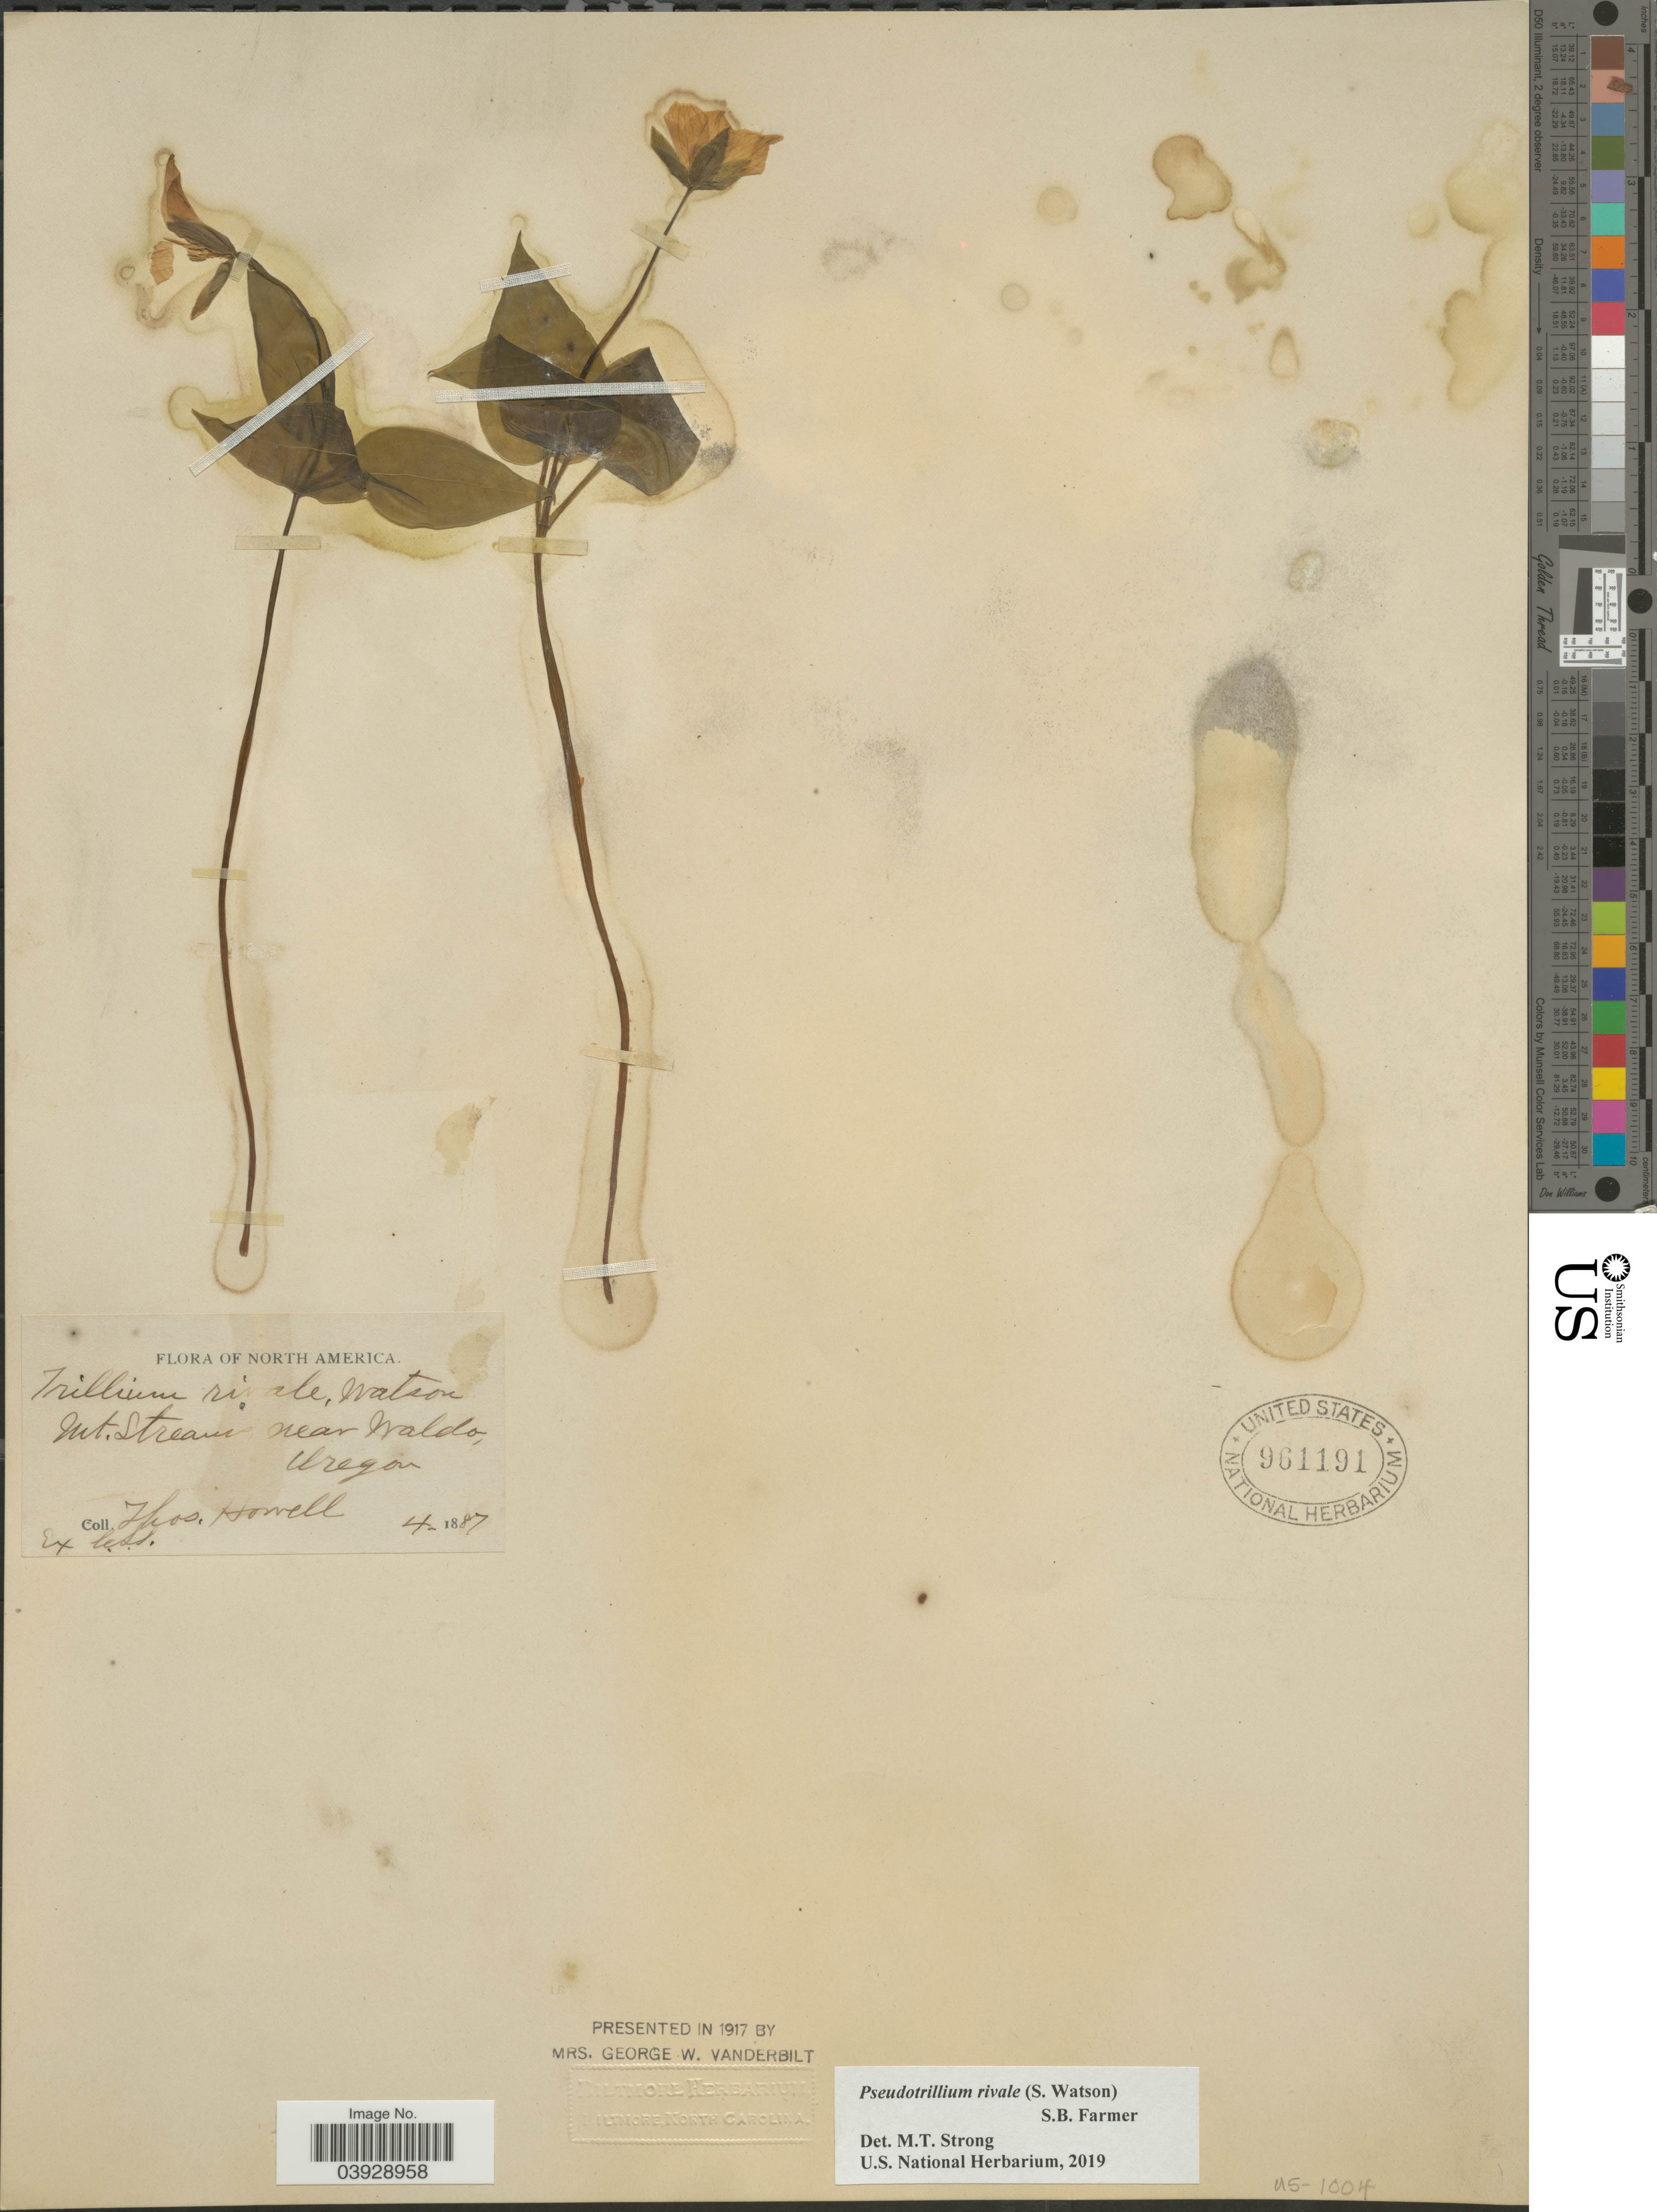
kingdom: Plantae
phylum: Tracheophyta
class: Liliopsida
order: Liliales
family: Melanthiaceae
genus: Pseudotrillium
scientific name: Pseudotrillium rivale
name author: (S. Watson) S.B. Farmer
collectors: T. Howell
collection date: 1887-04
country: United States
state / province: Oregon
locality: Mt. Streams, near Waldo.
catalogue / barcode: US 961191